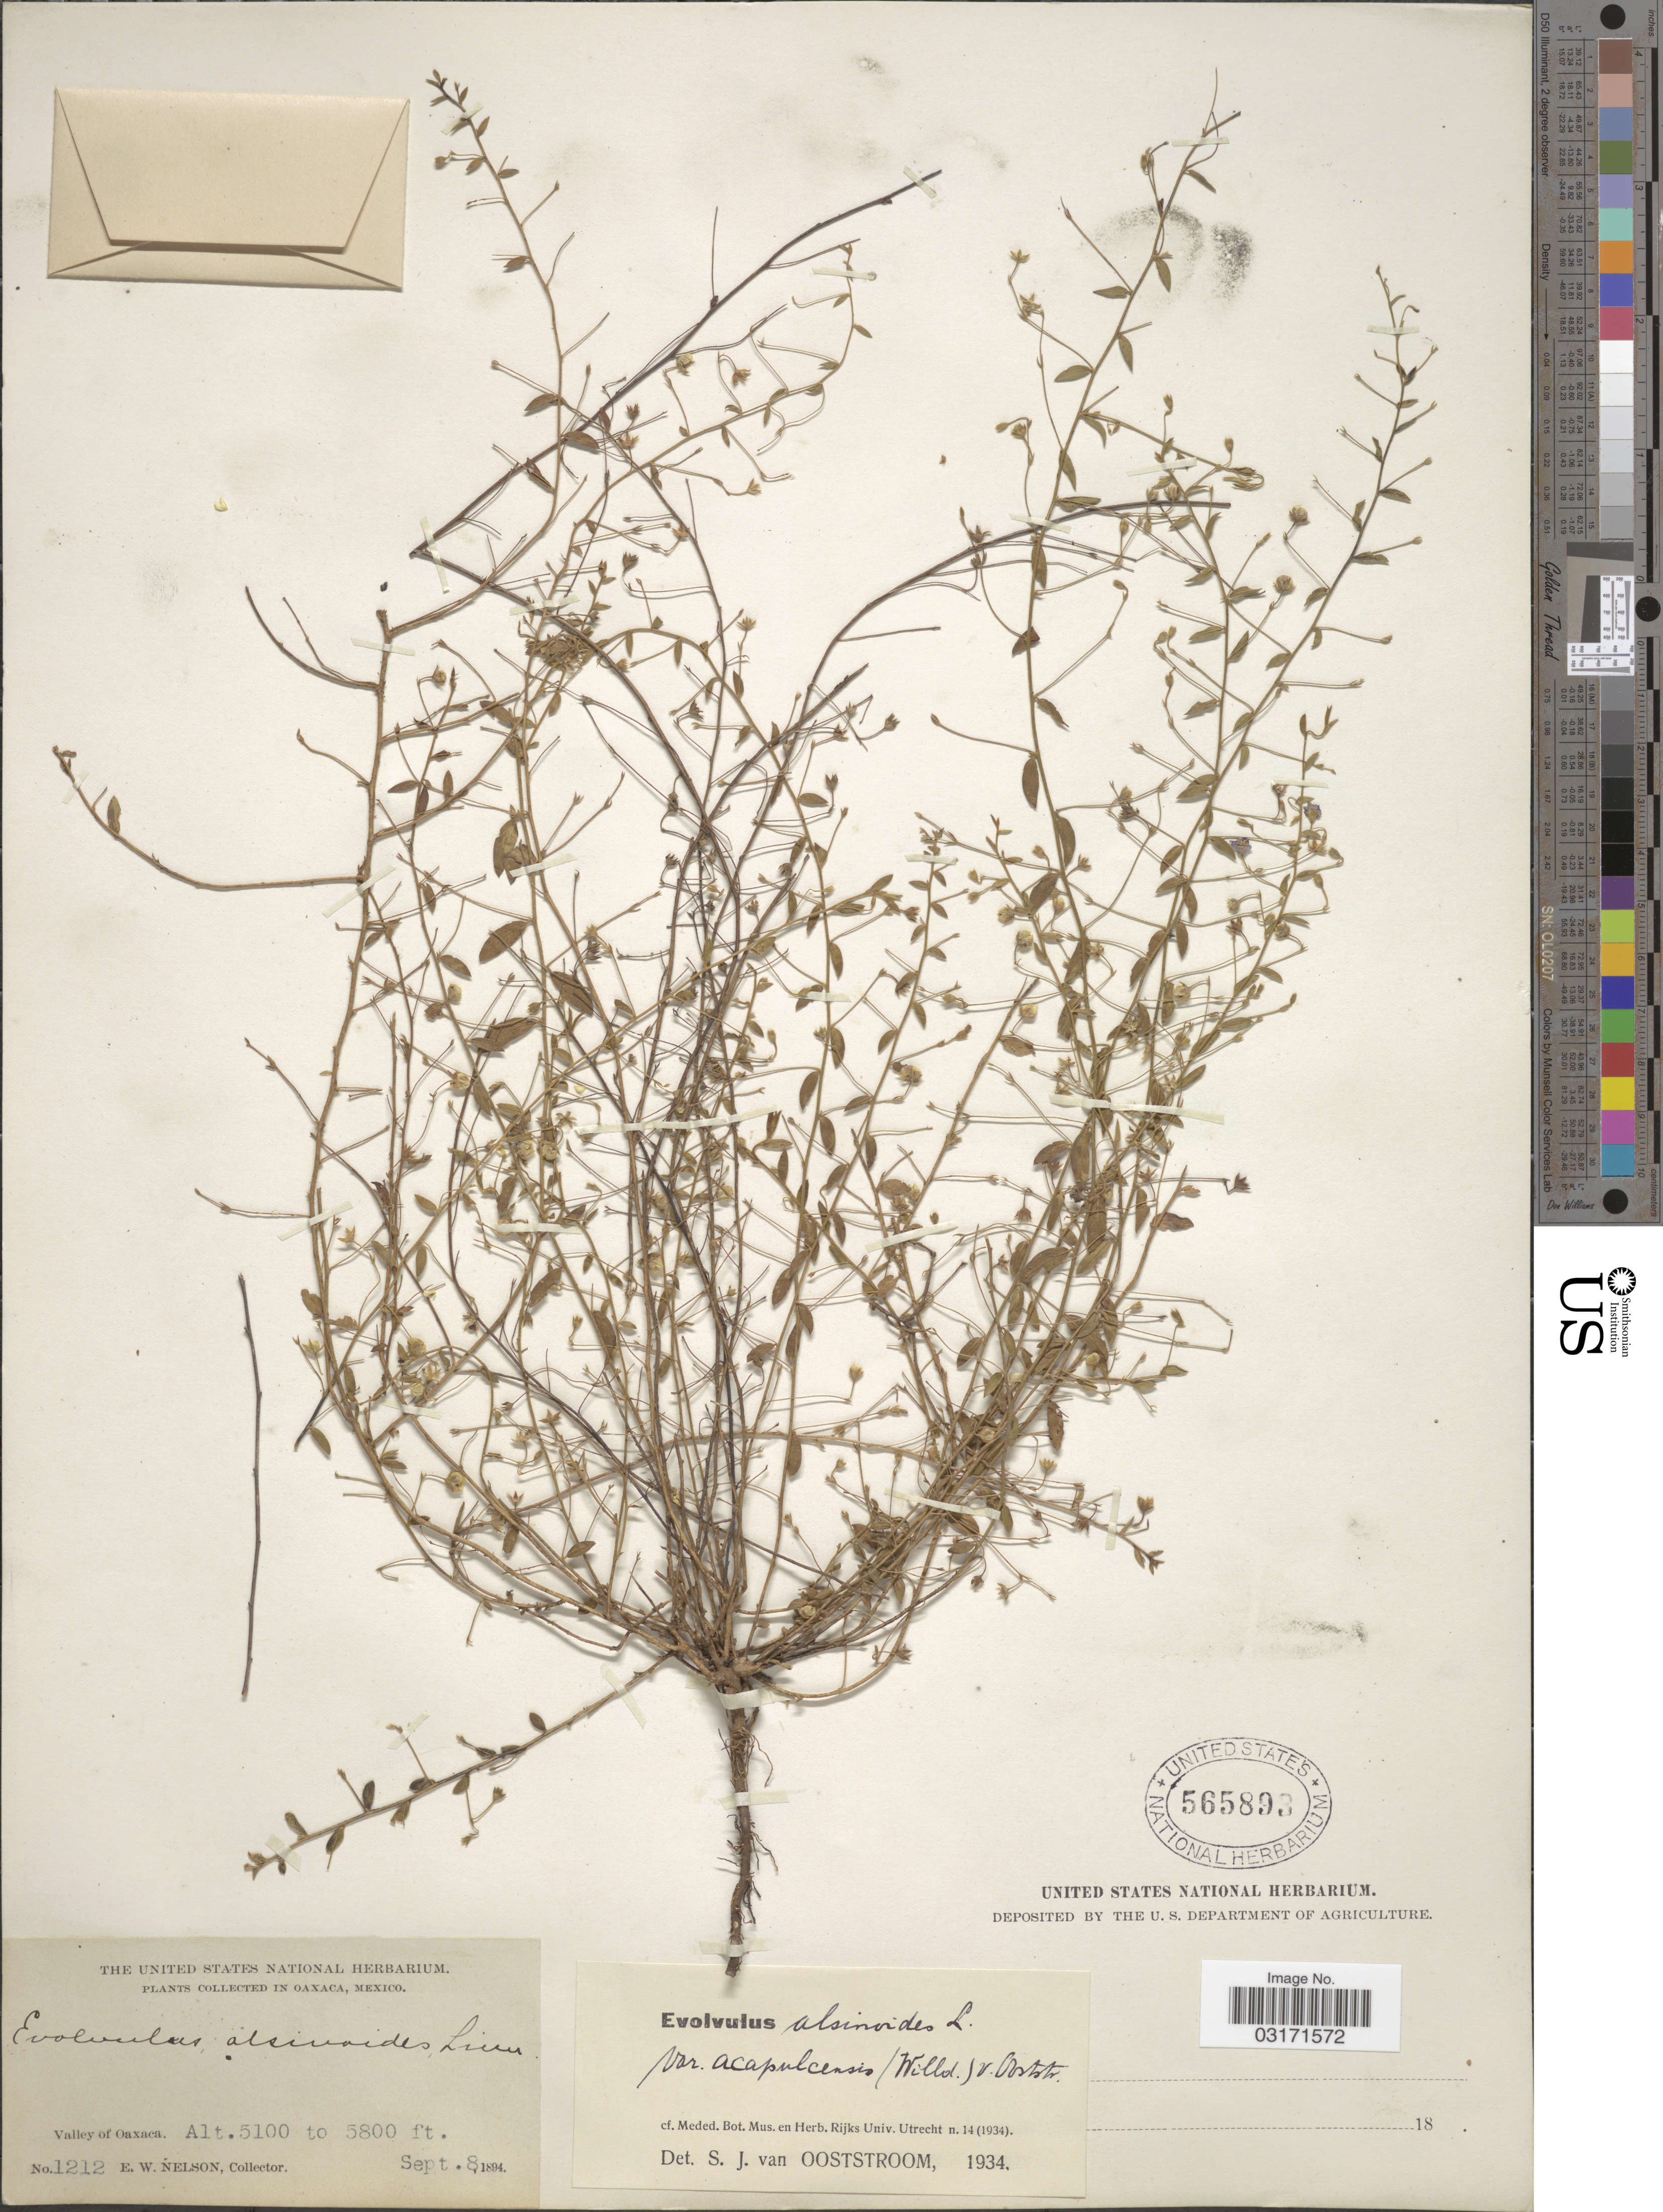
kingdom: Plantae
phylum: Tracheophyta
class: Magnoliopsida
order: Solanales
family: Convolvulaceae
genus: Evolvulus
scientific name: Evolvulus alsinoides var. acapulcensis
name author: (Willd. ex Schult.) Ooststr.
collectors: E. W. Nelson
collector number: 1212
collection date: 1894-09-08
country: Mexico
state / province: Oaxaca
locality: Valley of Oaxaca.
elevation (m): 1554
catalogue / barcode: US 565893